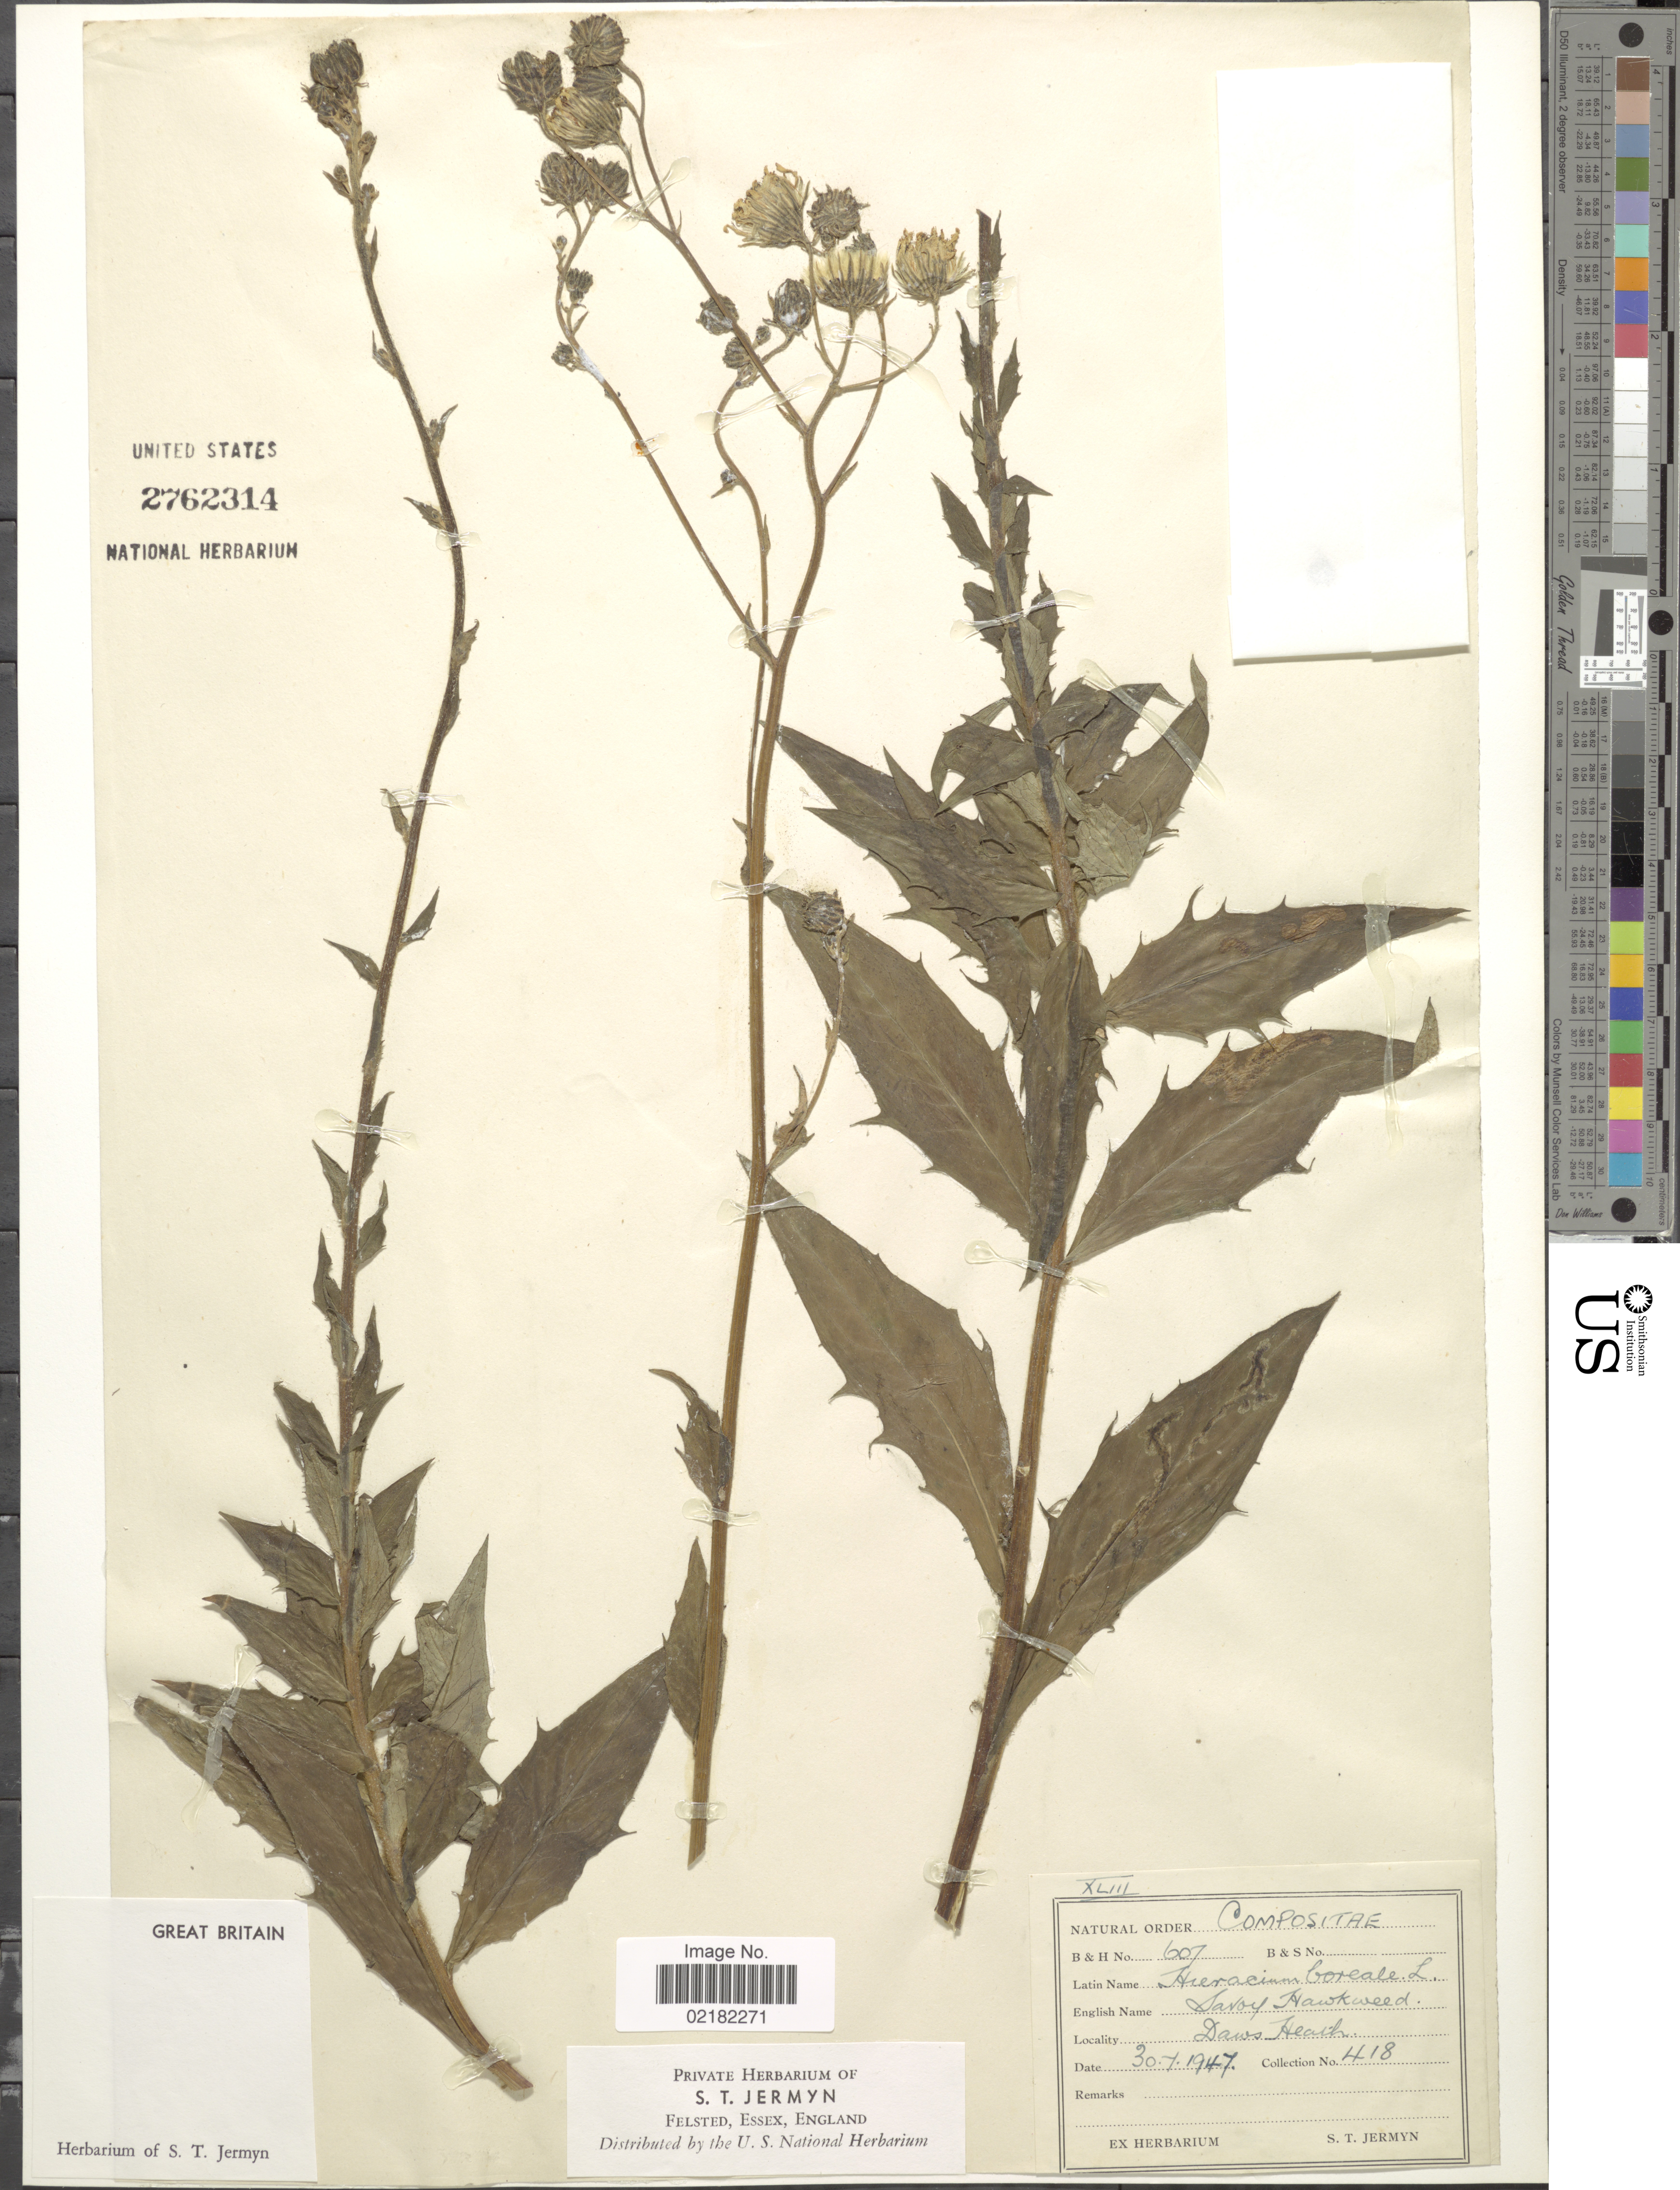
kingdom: Plantae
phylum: Tracheophyta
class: Magnoliopsida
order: Asterales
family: Asteraceae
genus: Hieracium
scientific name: Hieracium sabaudum subsp. boreale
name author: (Fr.) Hayek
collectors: ex herb. S. T. Jermyn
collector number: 418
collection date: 1947-07-30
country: United Kingdom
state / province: England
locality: Great Brittain, Daws Heath.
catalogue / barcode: US 2762314